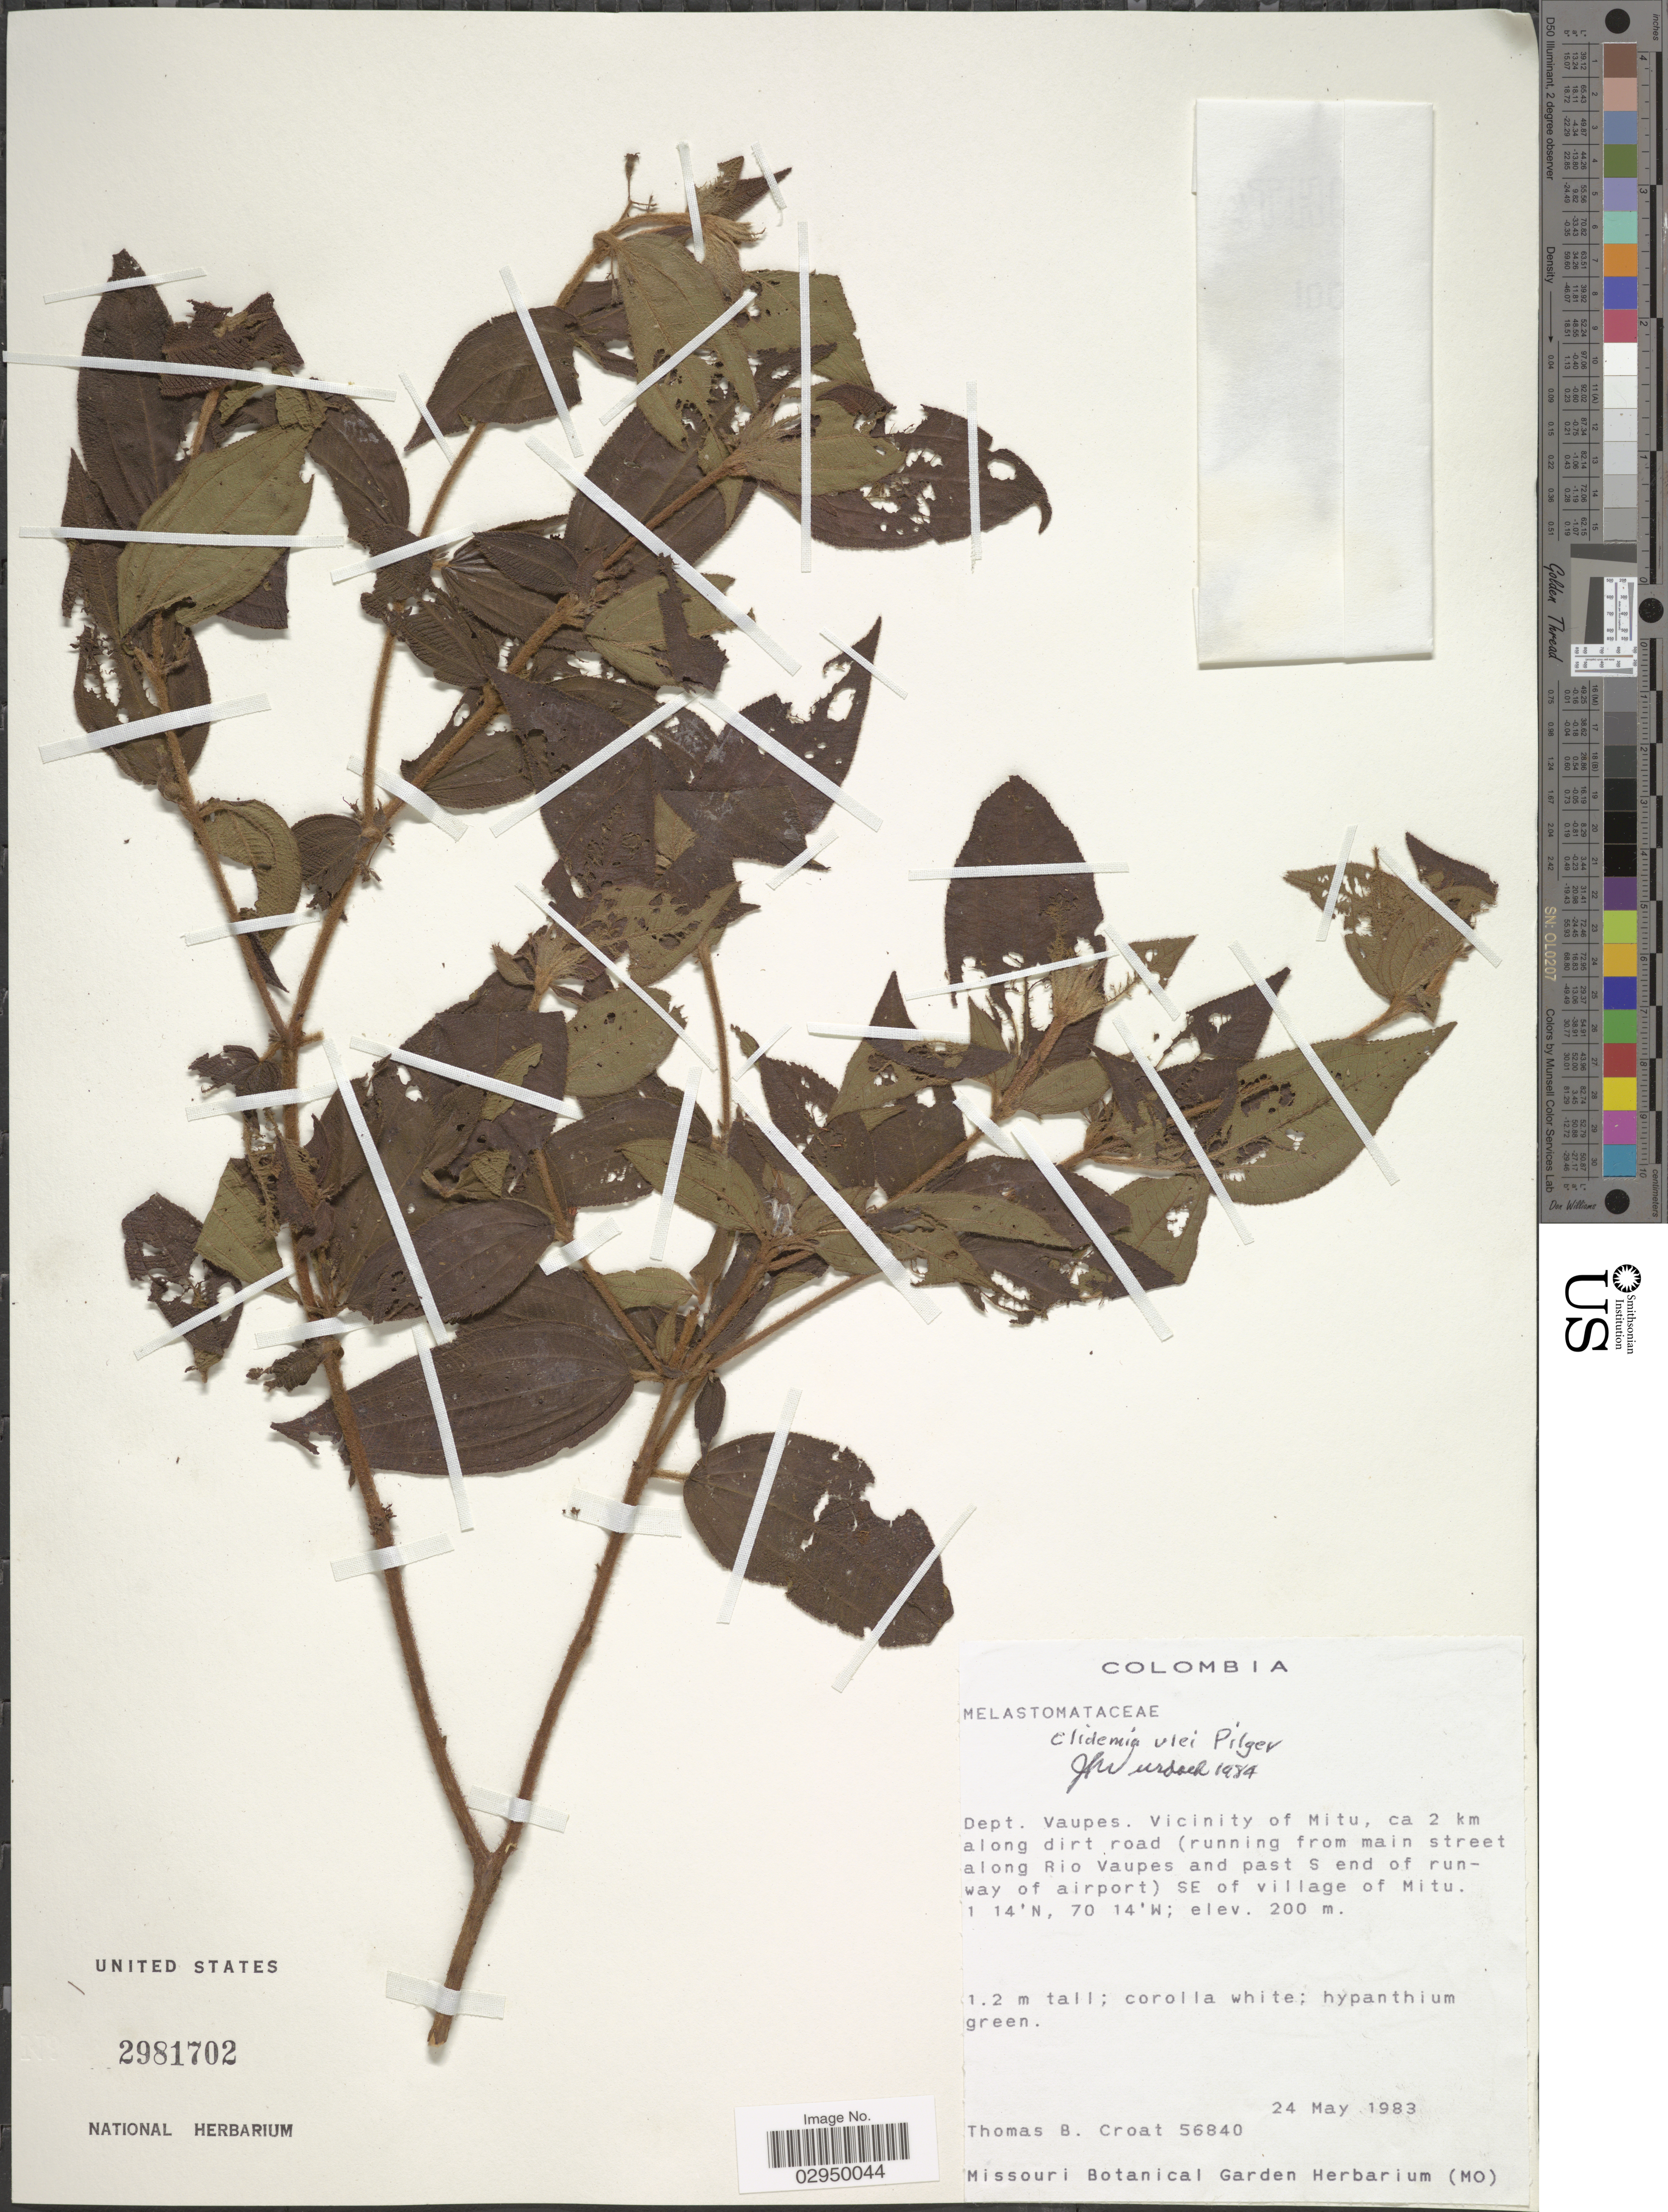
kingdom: Plantae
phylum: Tracheophyta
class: Magnoliopsida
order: Myrtales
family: Melastomataceae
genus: Clidemia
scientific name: Clidemia ulei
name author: Pilg.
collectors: T. B. Croat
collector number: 56840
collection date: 1983-05-24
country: Colombia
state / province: Vaupés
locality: Dept. Vaupes. Vicinity of Mitu, ca 2 km along dirt road (running from main street along Rio Vaupes and past S end of runway of airport) SE of village of Mitu.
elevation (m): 200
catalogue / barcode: US 2981702